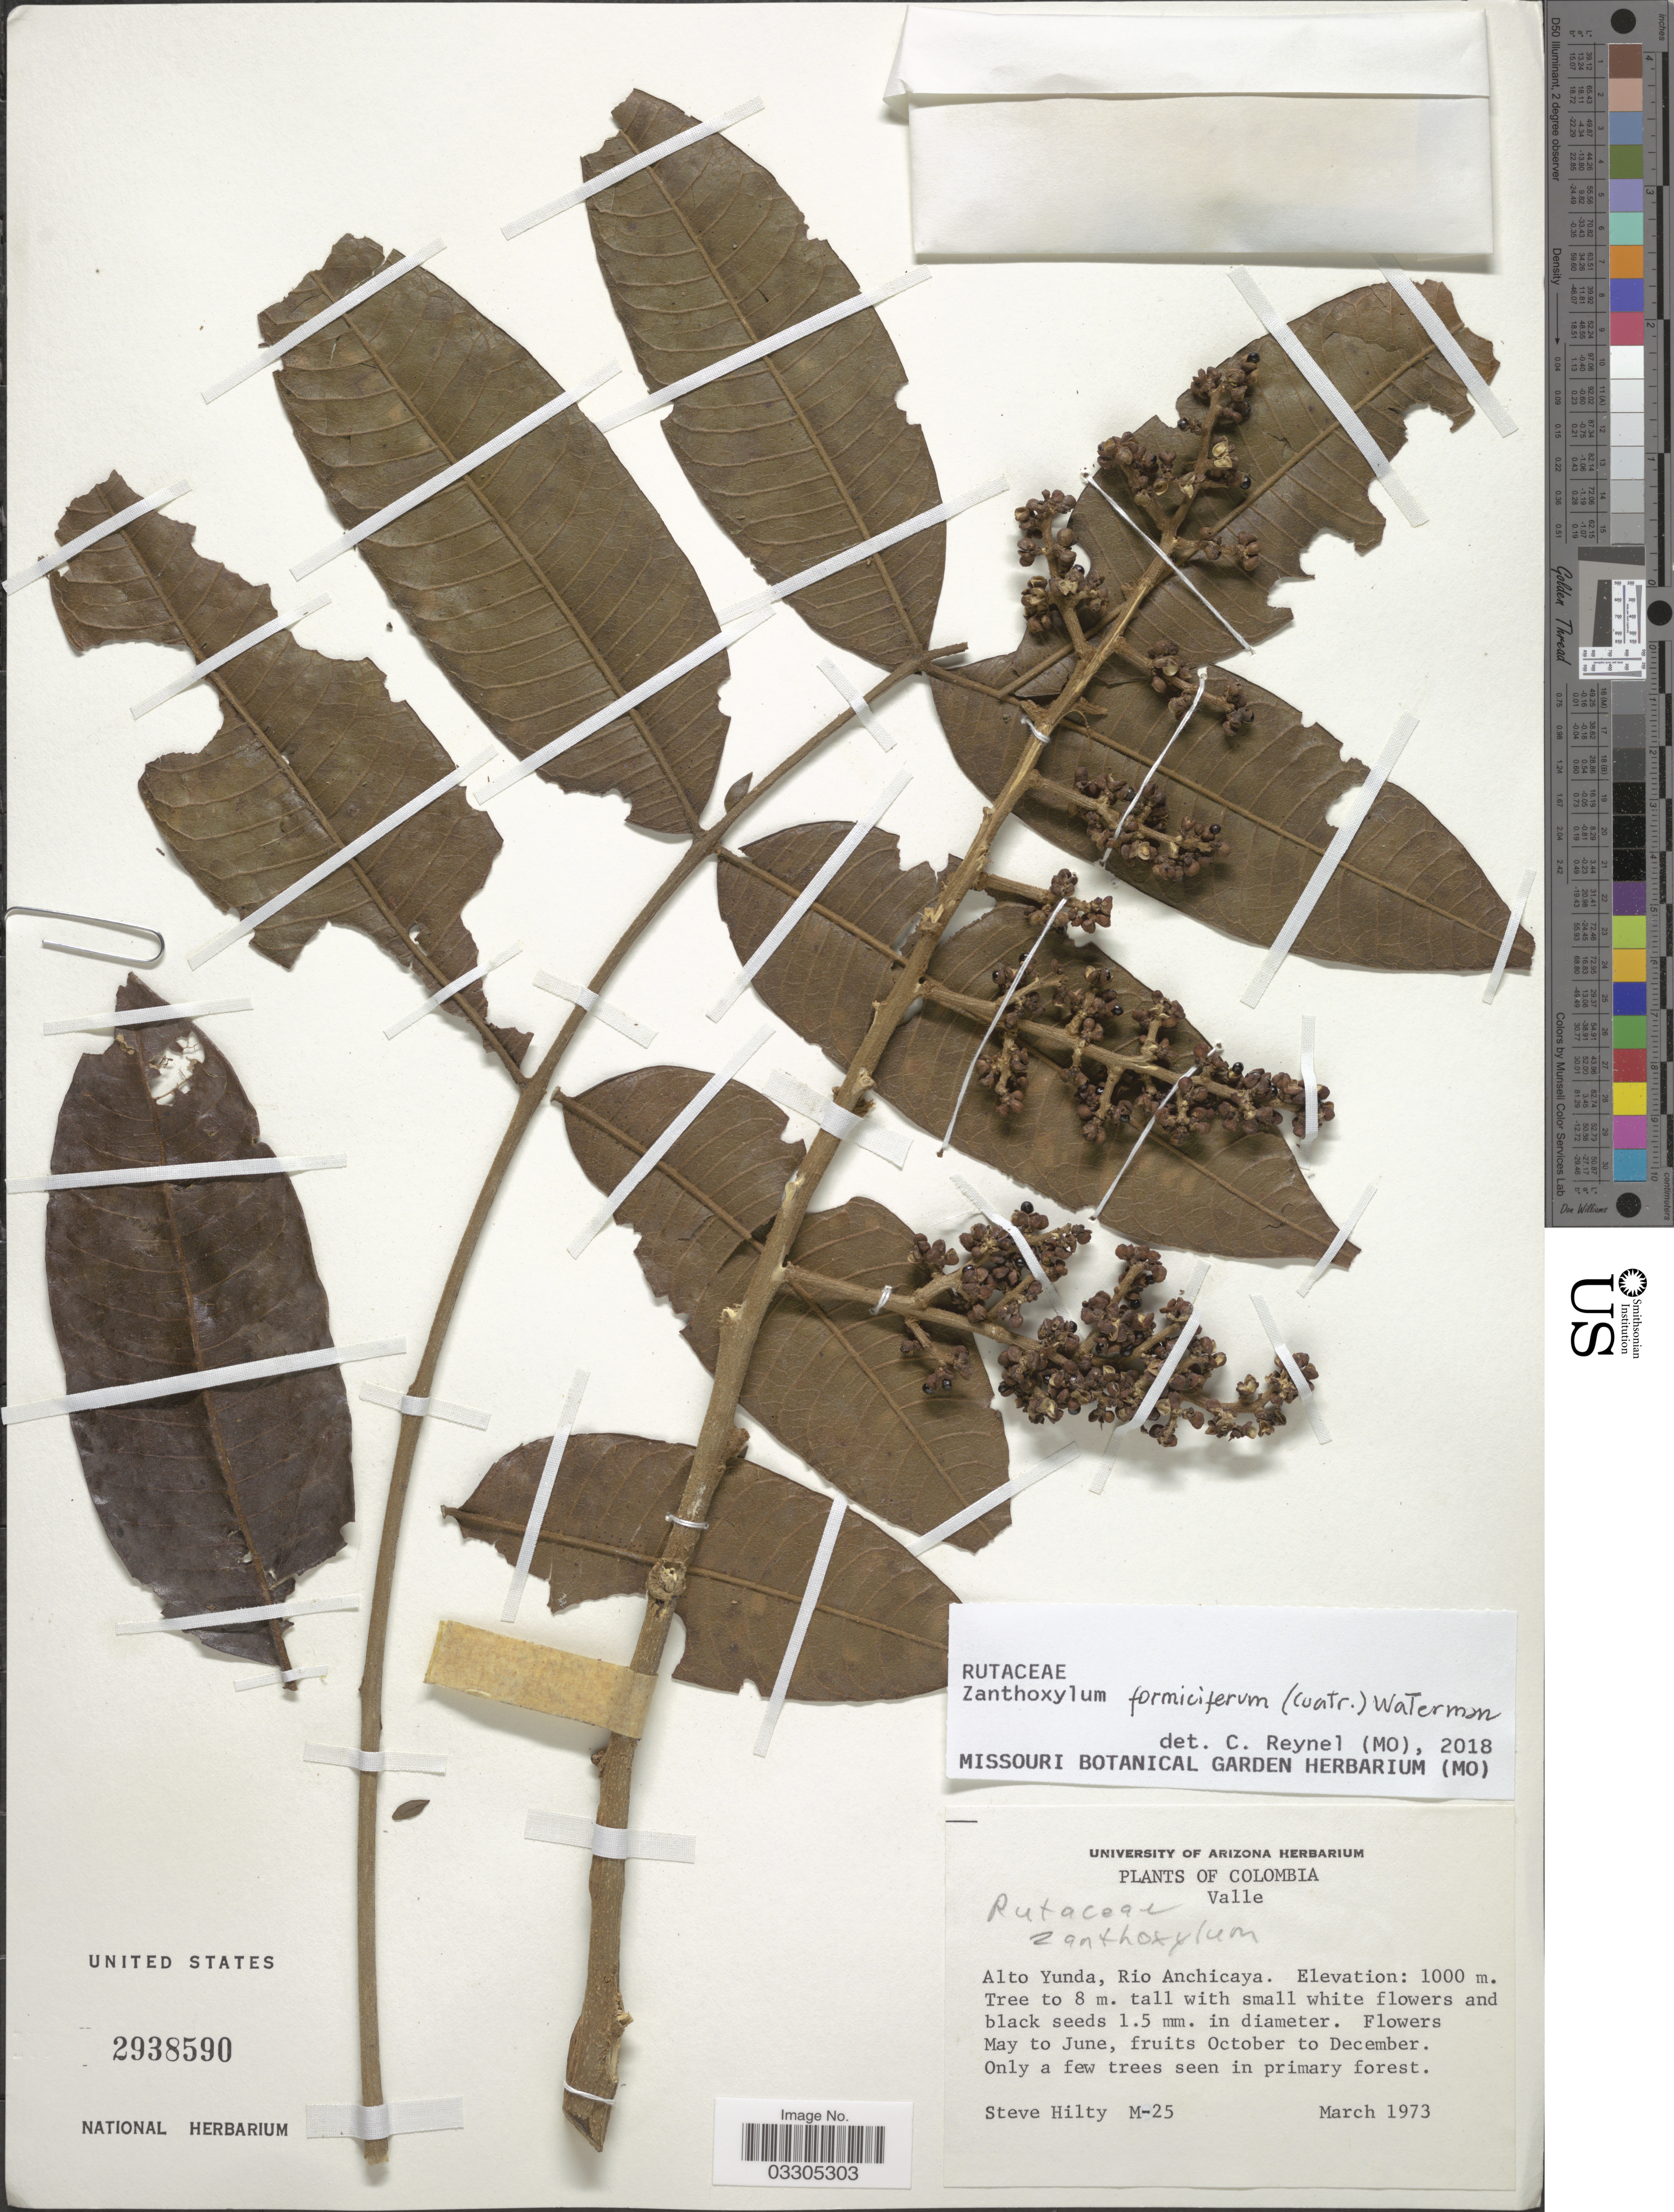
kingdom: Plantae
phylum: Tracheophyta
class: Magnoliopsida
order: Sapindales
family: Rutaceae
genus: Zanthoxylum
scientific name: Zanthoxylum formiciferum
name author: (Cuatrec.) Waterman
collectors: S. Hilty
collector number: M-25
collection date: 1973-03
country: Colombia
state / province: Valle del Cauca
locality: Valle. Alto Yunda, Rio Anchicaya.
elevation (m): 1000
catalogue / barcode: US 2938590